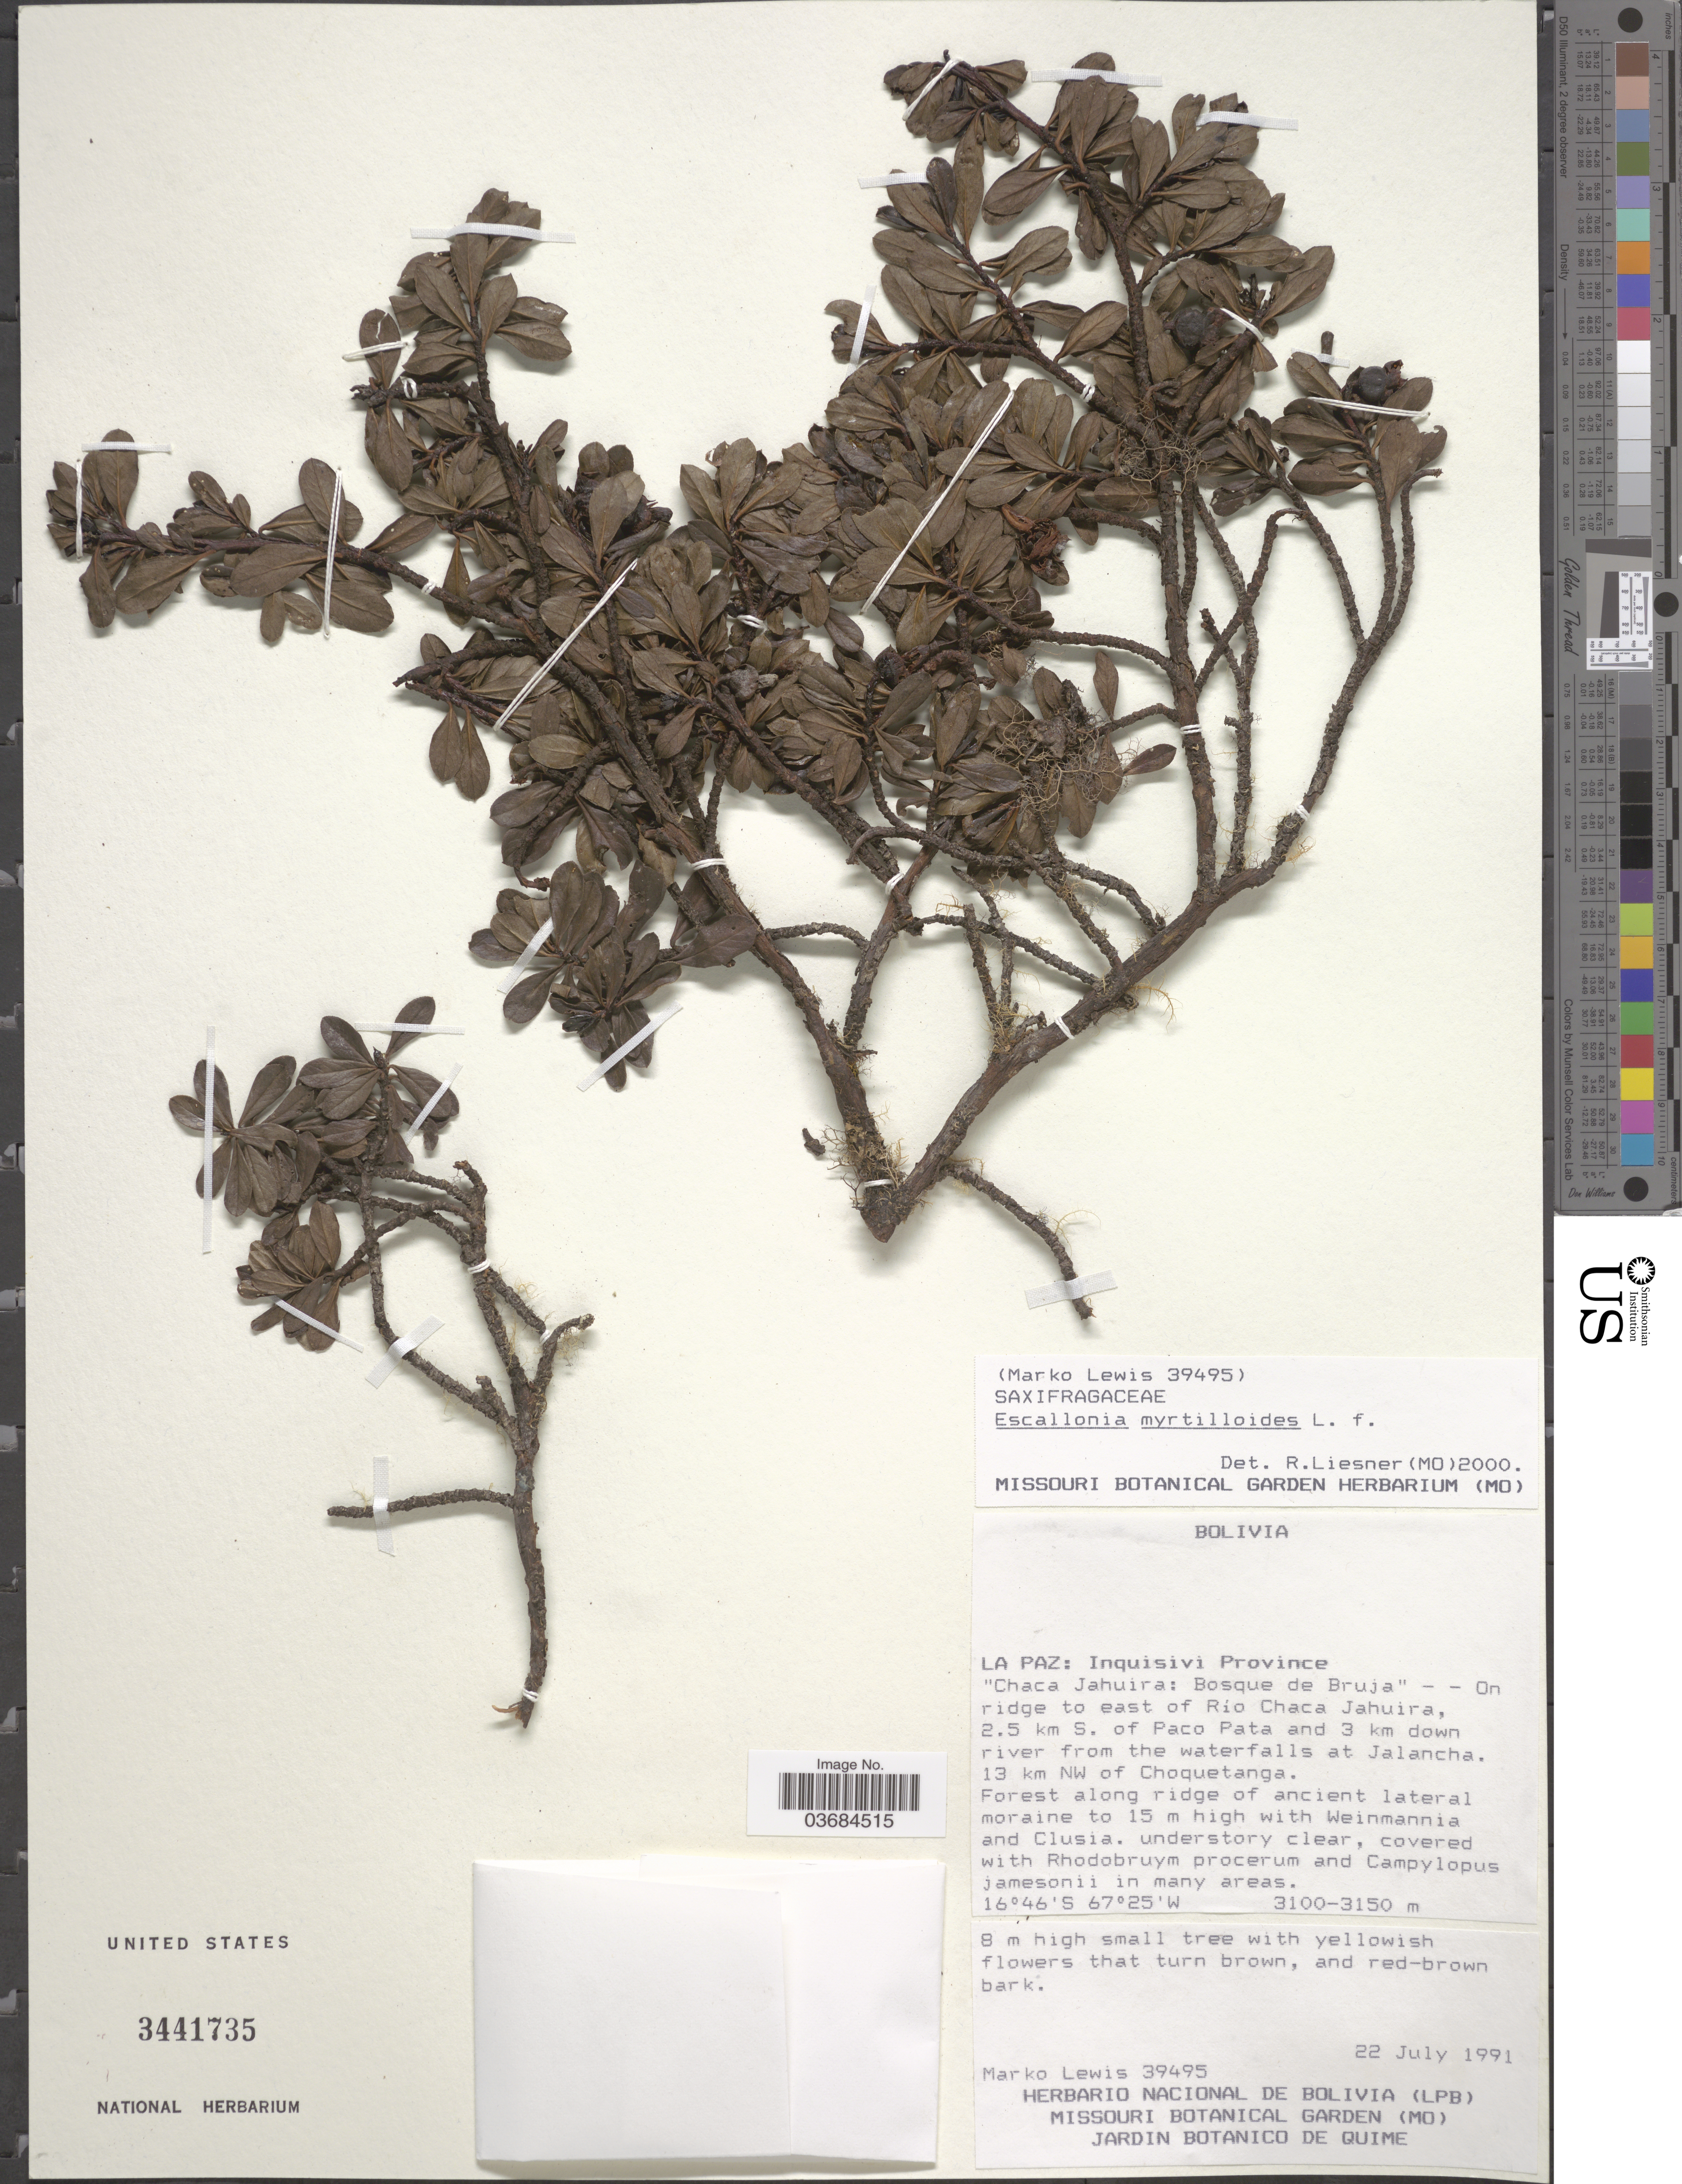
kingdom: Plantae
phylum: Tracheophyta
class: Magnoliopsida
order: Escalloniales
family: Escalloniaceae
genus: Escallonia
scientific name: Escallonia myrtilloides var. myrtilloides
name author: L. f.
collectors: M. A. Lewis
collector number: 39495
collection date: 1991-07-22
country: Bolivia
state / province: La Paz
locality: Inquisivi Province. "Chaca Jahuira: Bosque de Bruja" On ridge to east of Río Chaca Jahuira, 2.5 km S. of Paco Pata and 3 km down river from the waterfalls at Jalancha. 13 km NW of Choquetanga.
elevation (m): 3100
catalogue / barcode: US 3441735